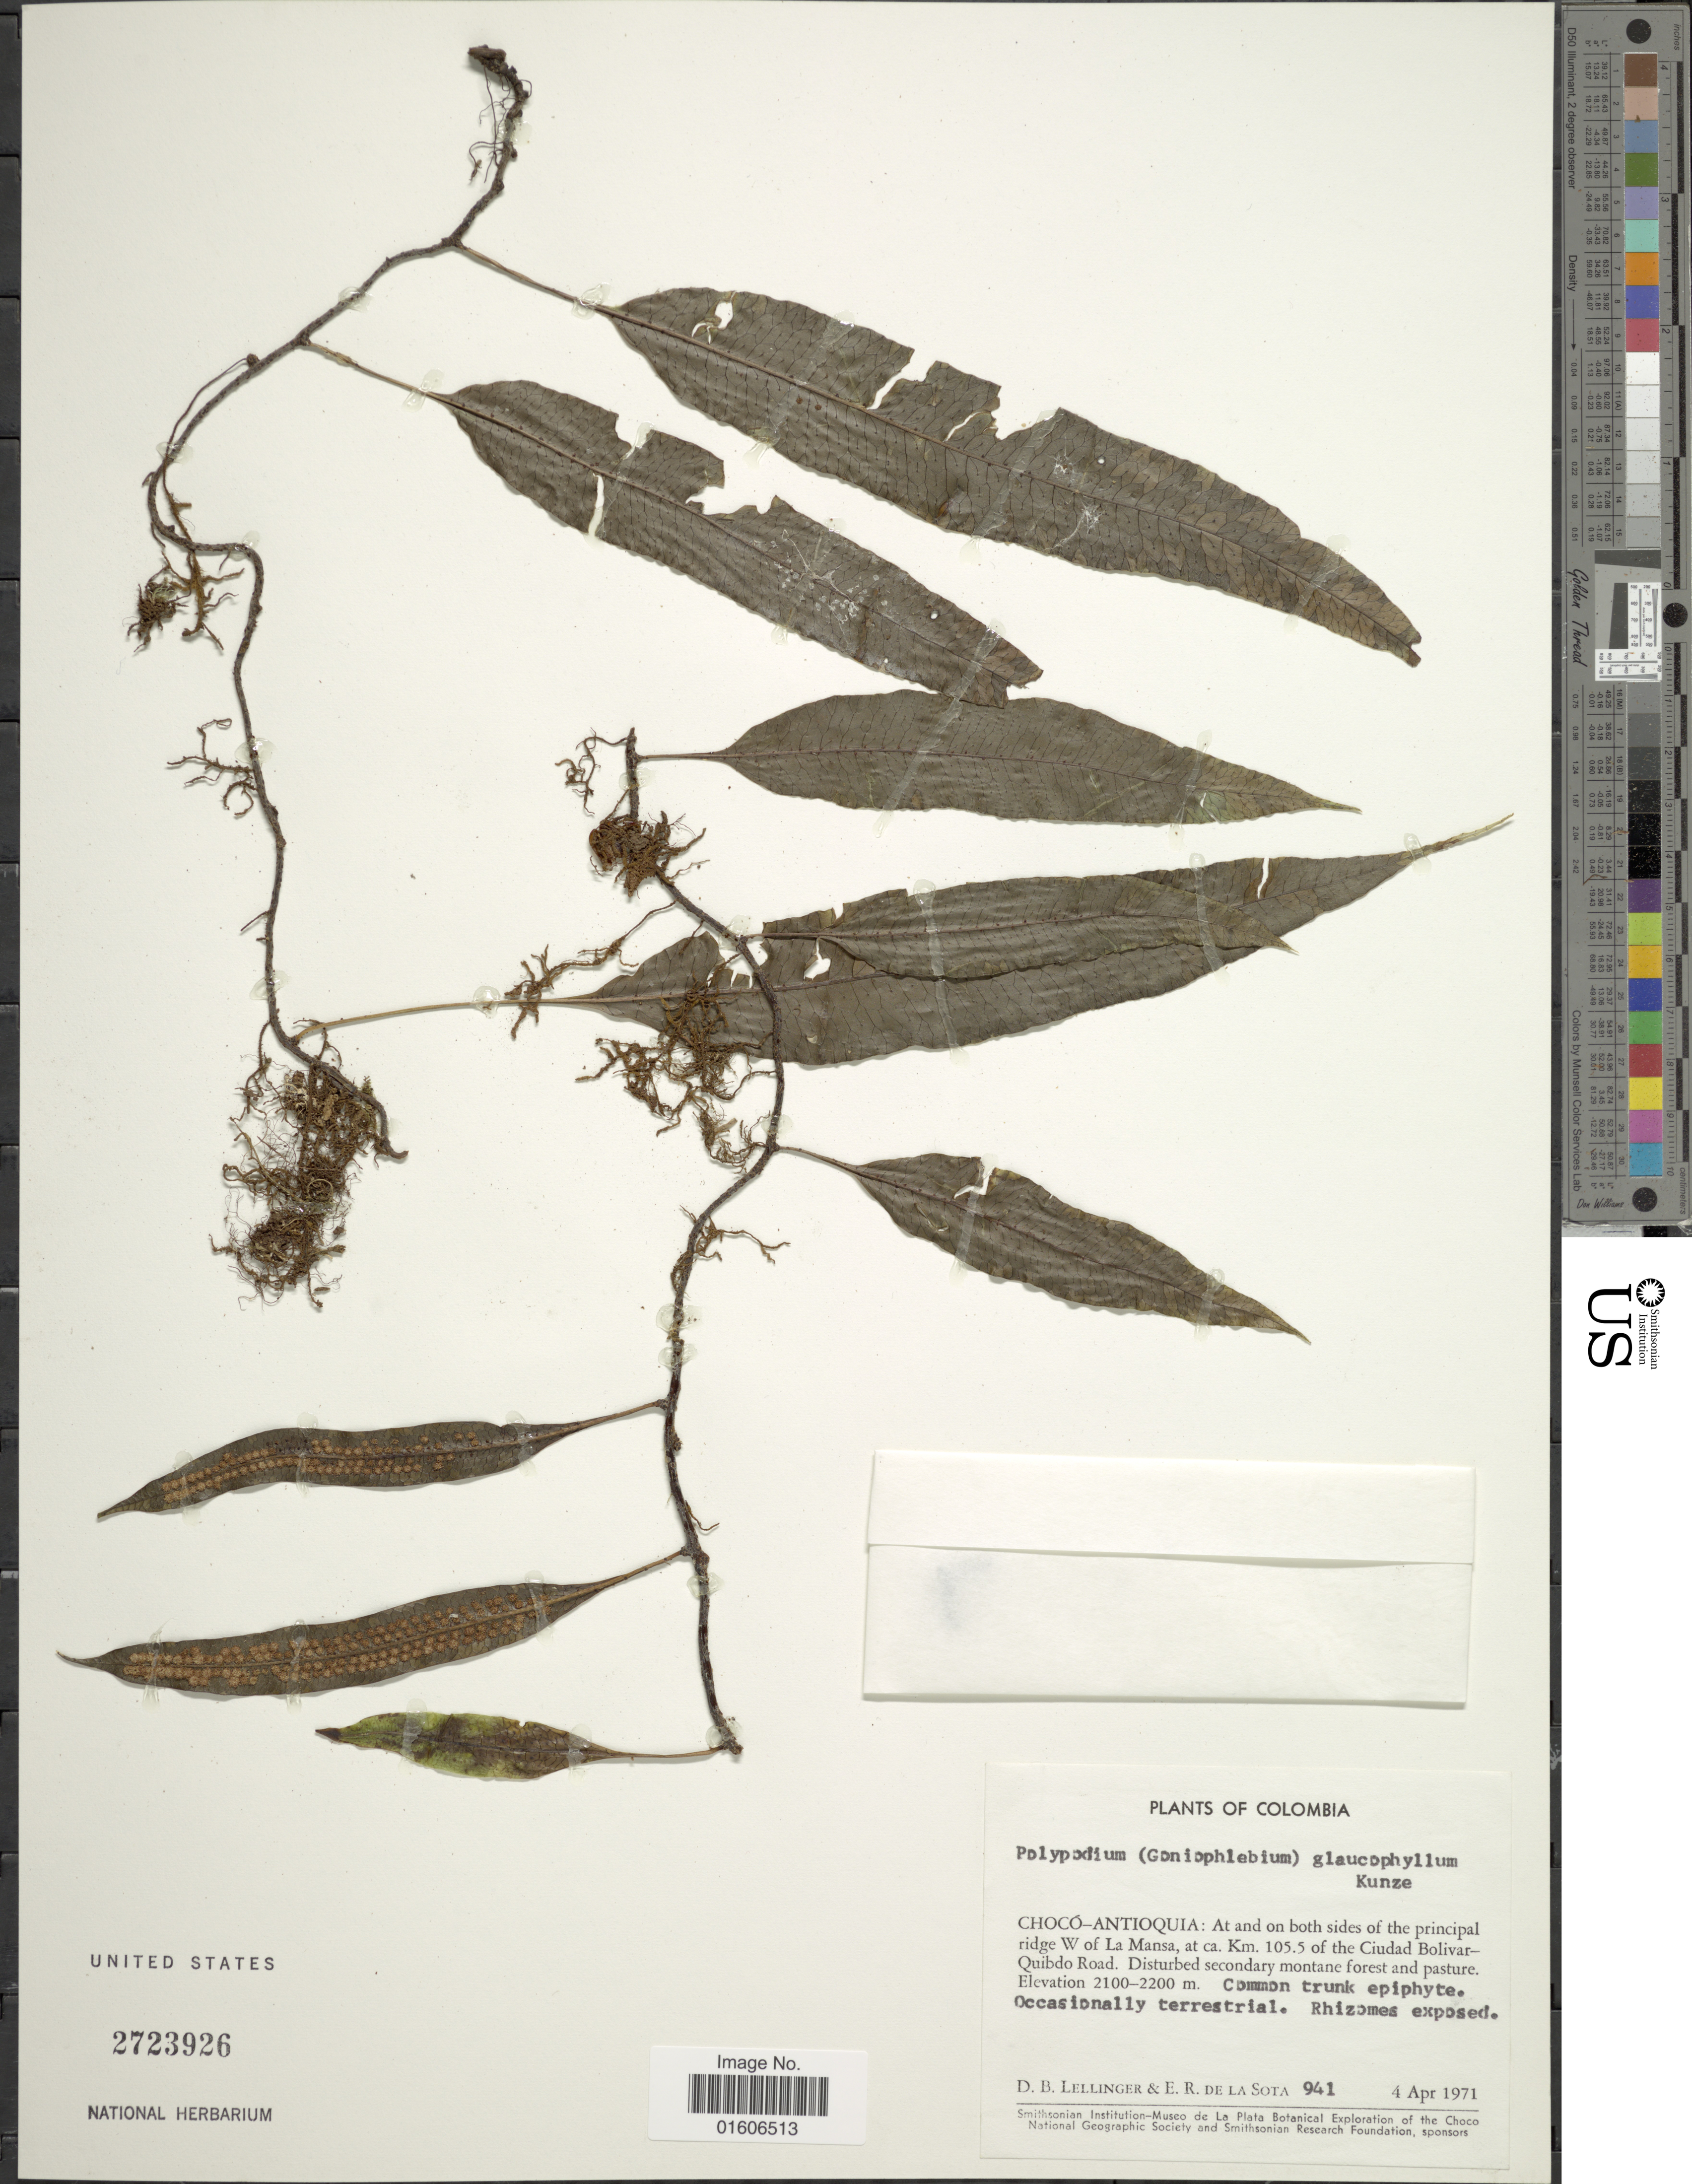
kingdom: Plantae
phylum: Tracheophyta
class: Polypodiopsida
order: Polypodiales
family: Polypodiaceae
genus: Serpocaulon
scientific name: Serpocaulon levigatum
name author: (Cav.) A.R. Sm.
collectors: D. B. Lellinger & E. R. de la Sota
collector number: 941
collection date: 1971-04-04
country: Colombia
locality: Chocó-Antioquia: At and on both sides of the principal ridge W of La Mansa, at ca. Km. 105.5 of the Ciudad Bolivar-Quibdo Road.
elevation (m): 2100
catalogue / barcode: US 2723926